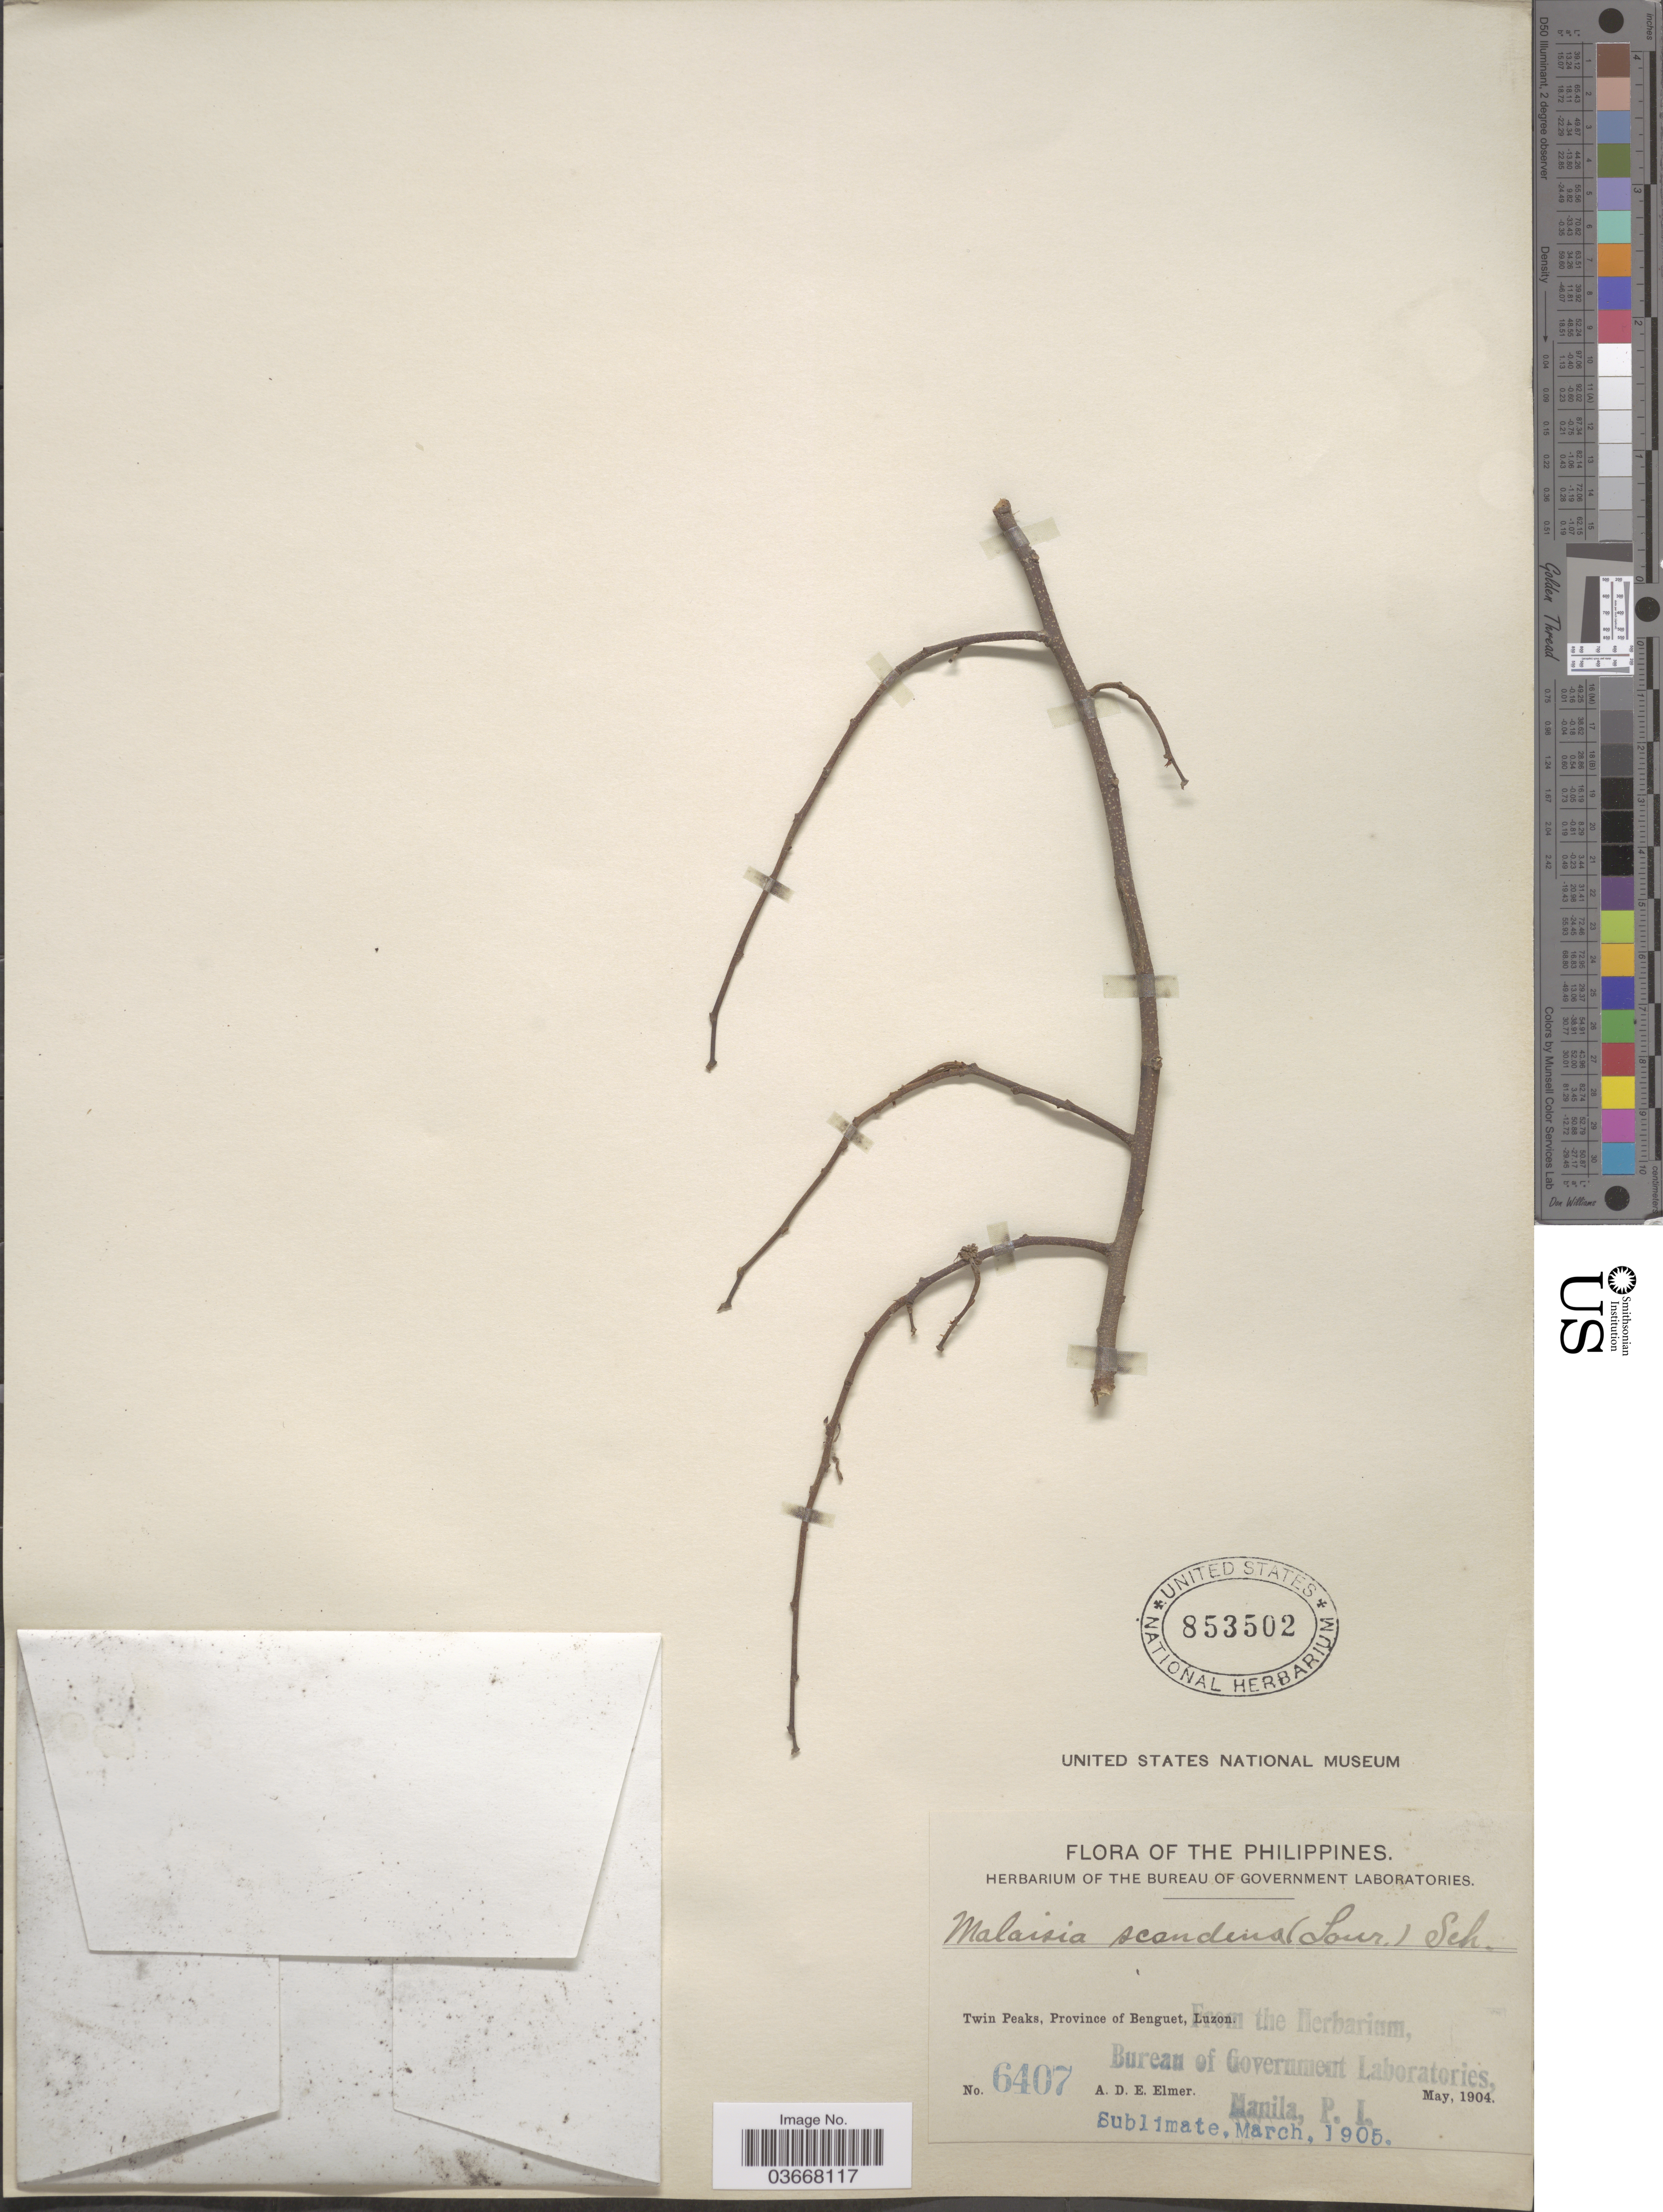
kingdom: Plantae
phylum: Tracheophyta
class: Magnoliopsida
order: Rosales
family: Moraceae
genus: Malaisia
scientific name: Malaisia scandens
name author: (Lour.) Planch.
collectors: A. D. E. Elmer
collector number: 6407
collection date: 1904-05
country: Philippines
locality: Twin Peaks, Province of Benguet, Luzon.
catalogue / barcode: US 853502